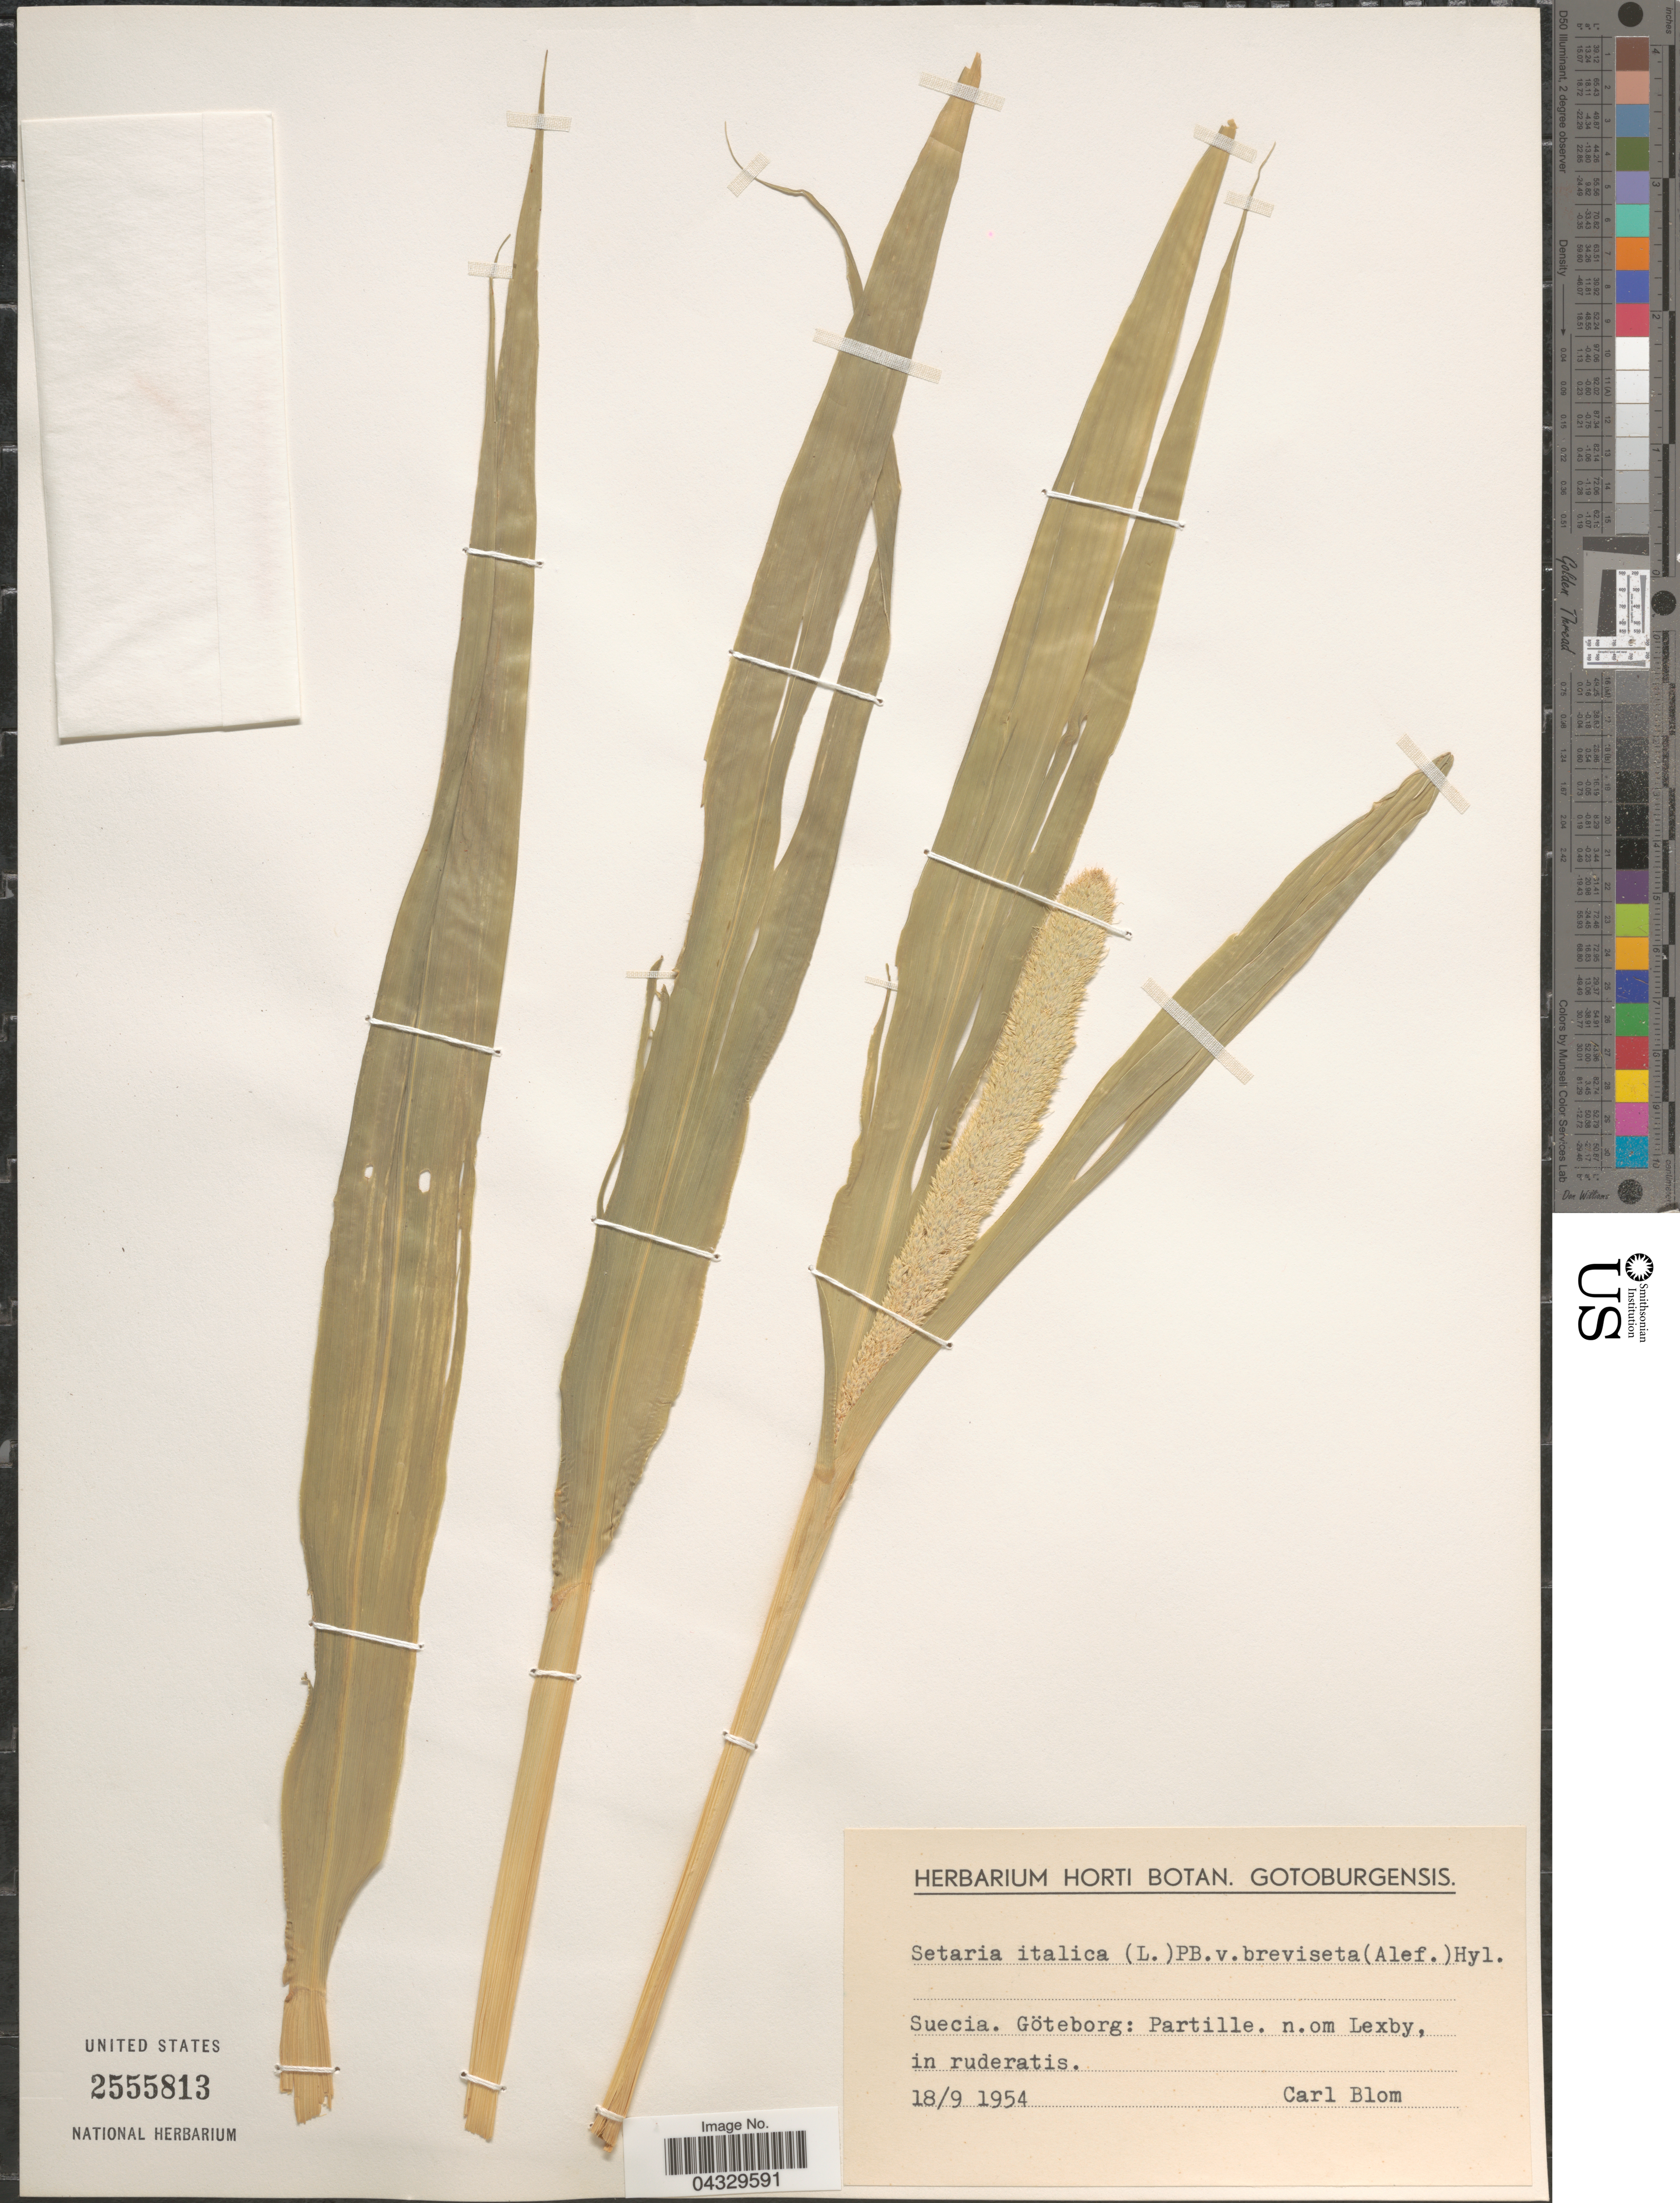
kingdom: Plantae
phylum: Tracheophyta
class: Liliopsida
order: Poales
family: Poaceae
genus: Setaria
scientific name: Setaria italica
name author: (L.) P. Beauv.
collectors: C. H. Blom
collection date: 1954-09-18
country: Sweden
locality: Suecia. Göteborg: Partille. n.om Lexby, in ruderatis.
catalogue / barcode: US 2555813